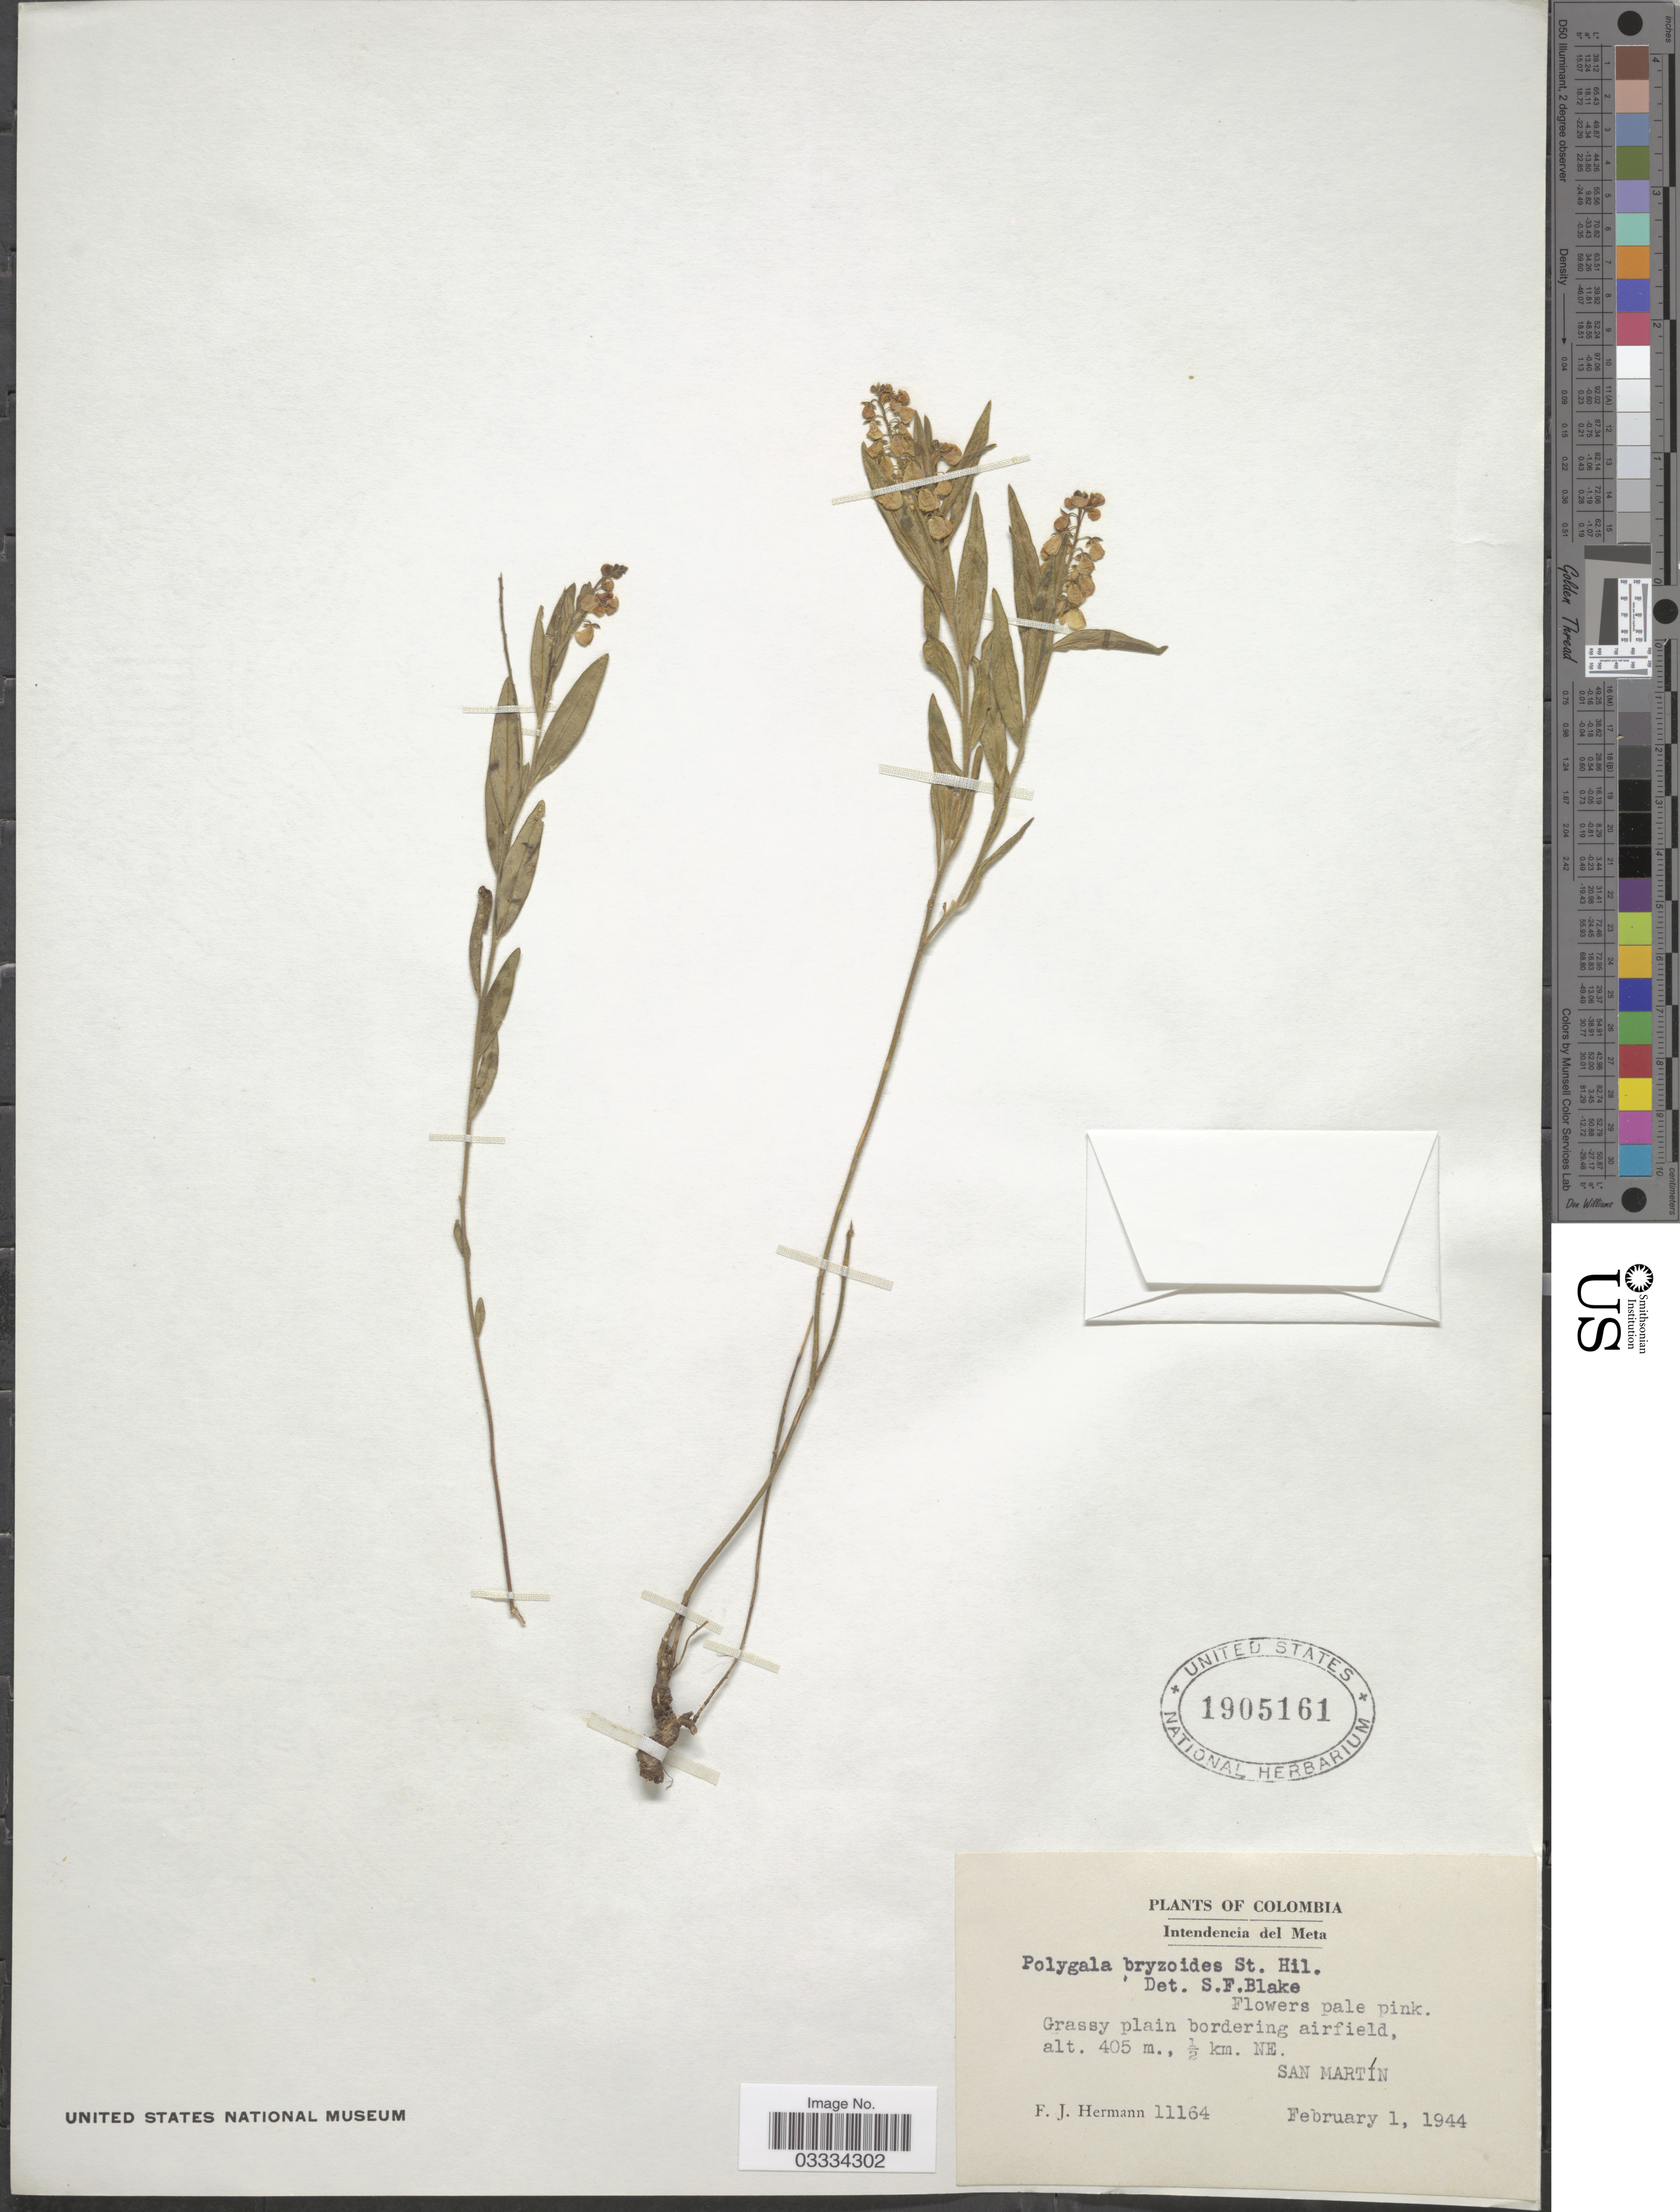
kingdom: Plantae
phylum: Tracheophyta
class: Magnoliopsida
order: Fabales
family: Polygalaceae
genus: Asemeia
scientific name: Asemeia violacea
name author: (Aubl.) J.F.B. Pastore & J.R. Abbott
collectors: F. J. Hermann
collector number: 11164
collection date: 1944-02-01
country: Colombia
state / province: Meta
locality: Intendencia del Meta. Grassy plain bordering airfield, ½ km. NE. San Martín.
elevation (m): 405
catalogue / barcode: US 1905161